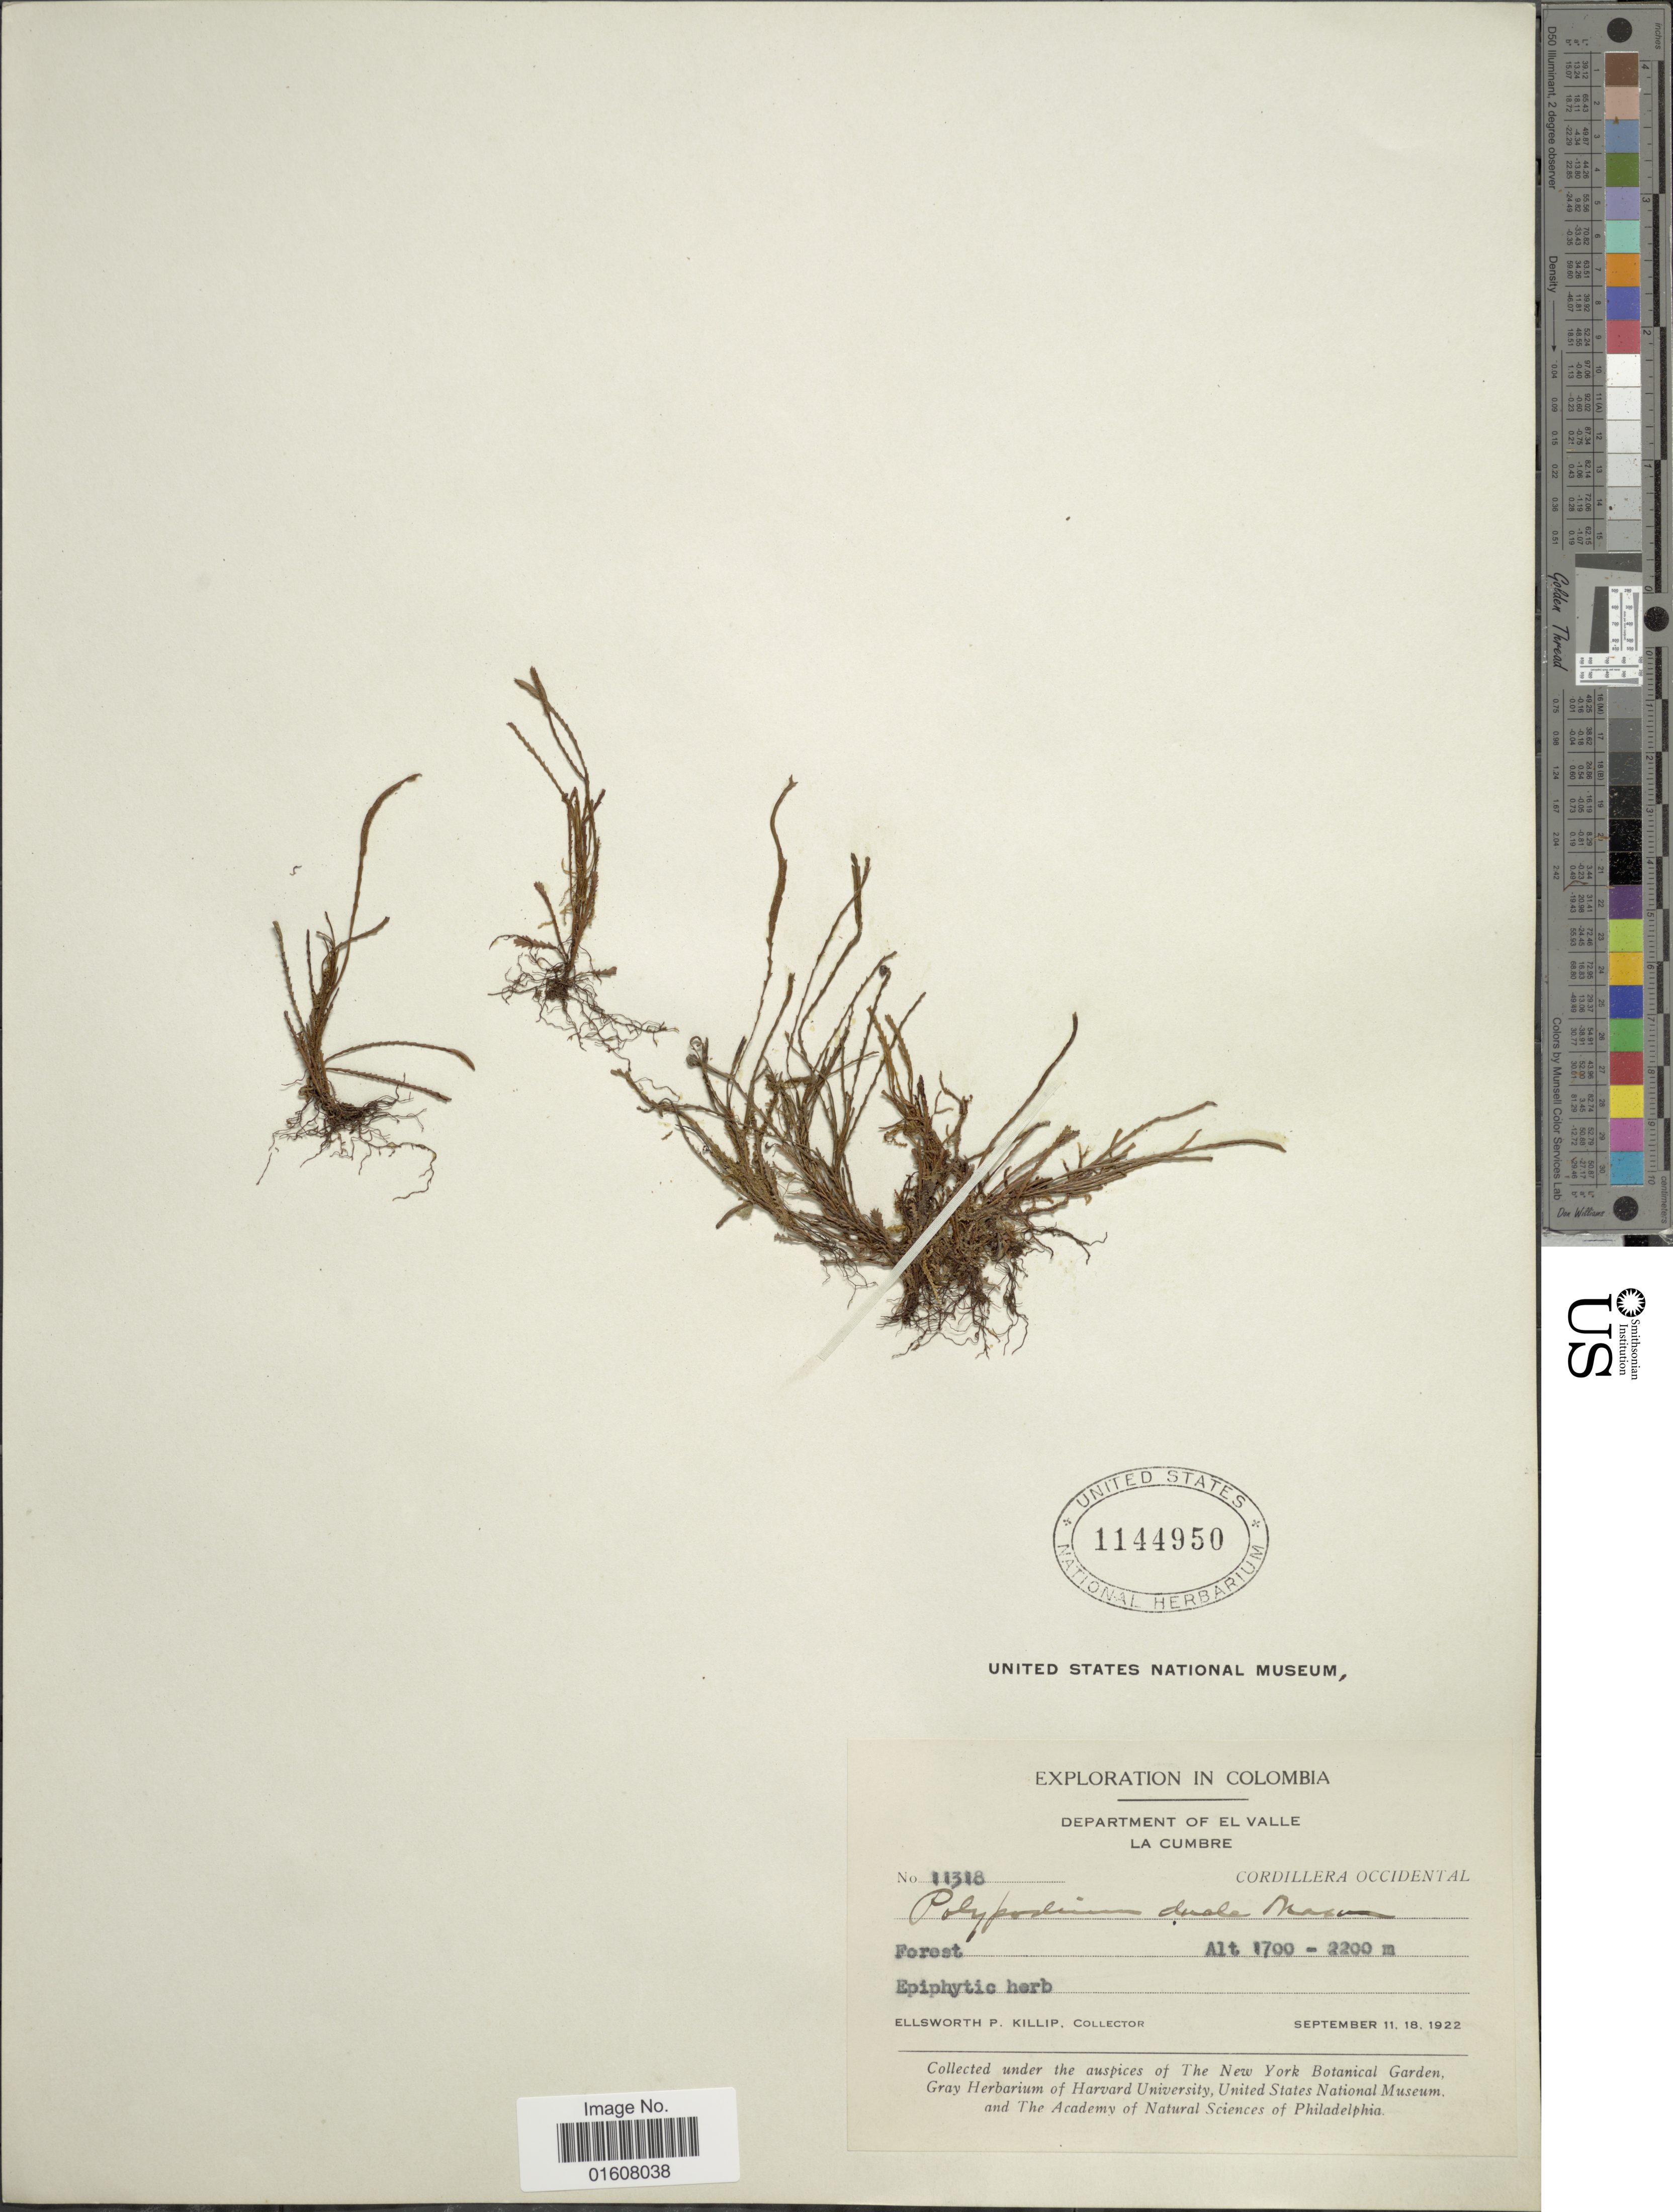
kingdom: Plantae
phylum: Tracheophyta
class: Polypodiopsida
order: Polypodiales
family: Polypodiaceae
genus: Cochlidium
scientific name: Cochlidium serrulatum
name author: (Sw.) L.E. Bishop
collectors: E. P. Killip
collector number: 11318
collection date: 1922-09-11/1922-09-18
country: Colombia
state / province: Valle del Cauca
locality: Department of El Valle. La Cumbre. Cordillera Occidental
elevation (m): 1700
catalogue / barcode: US 1144950